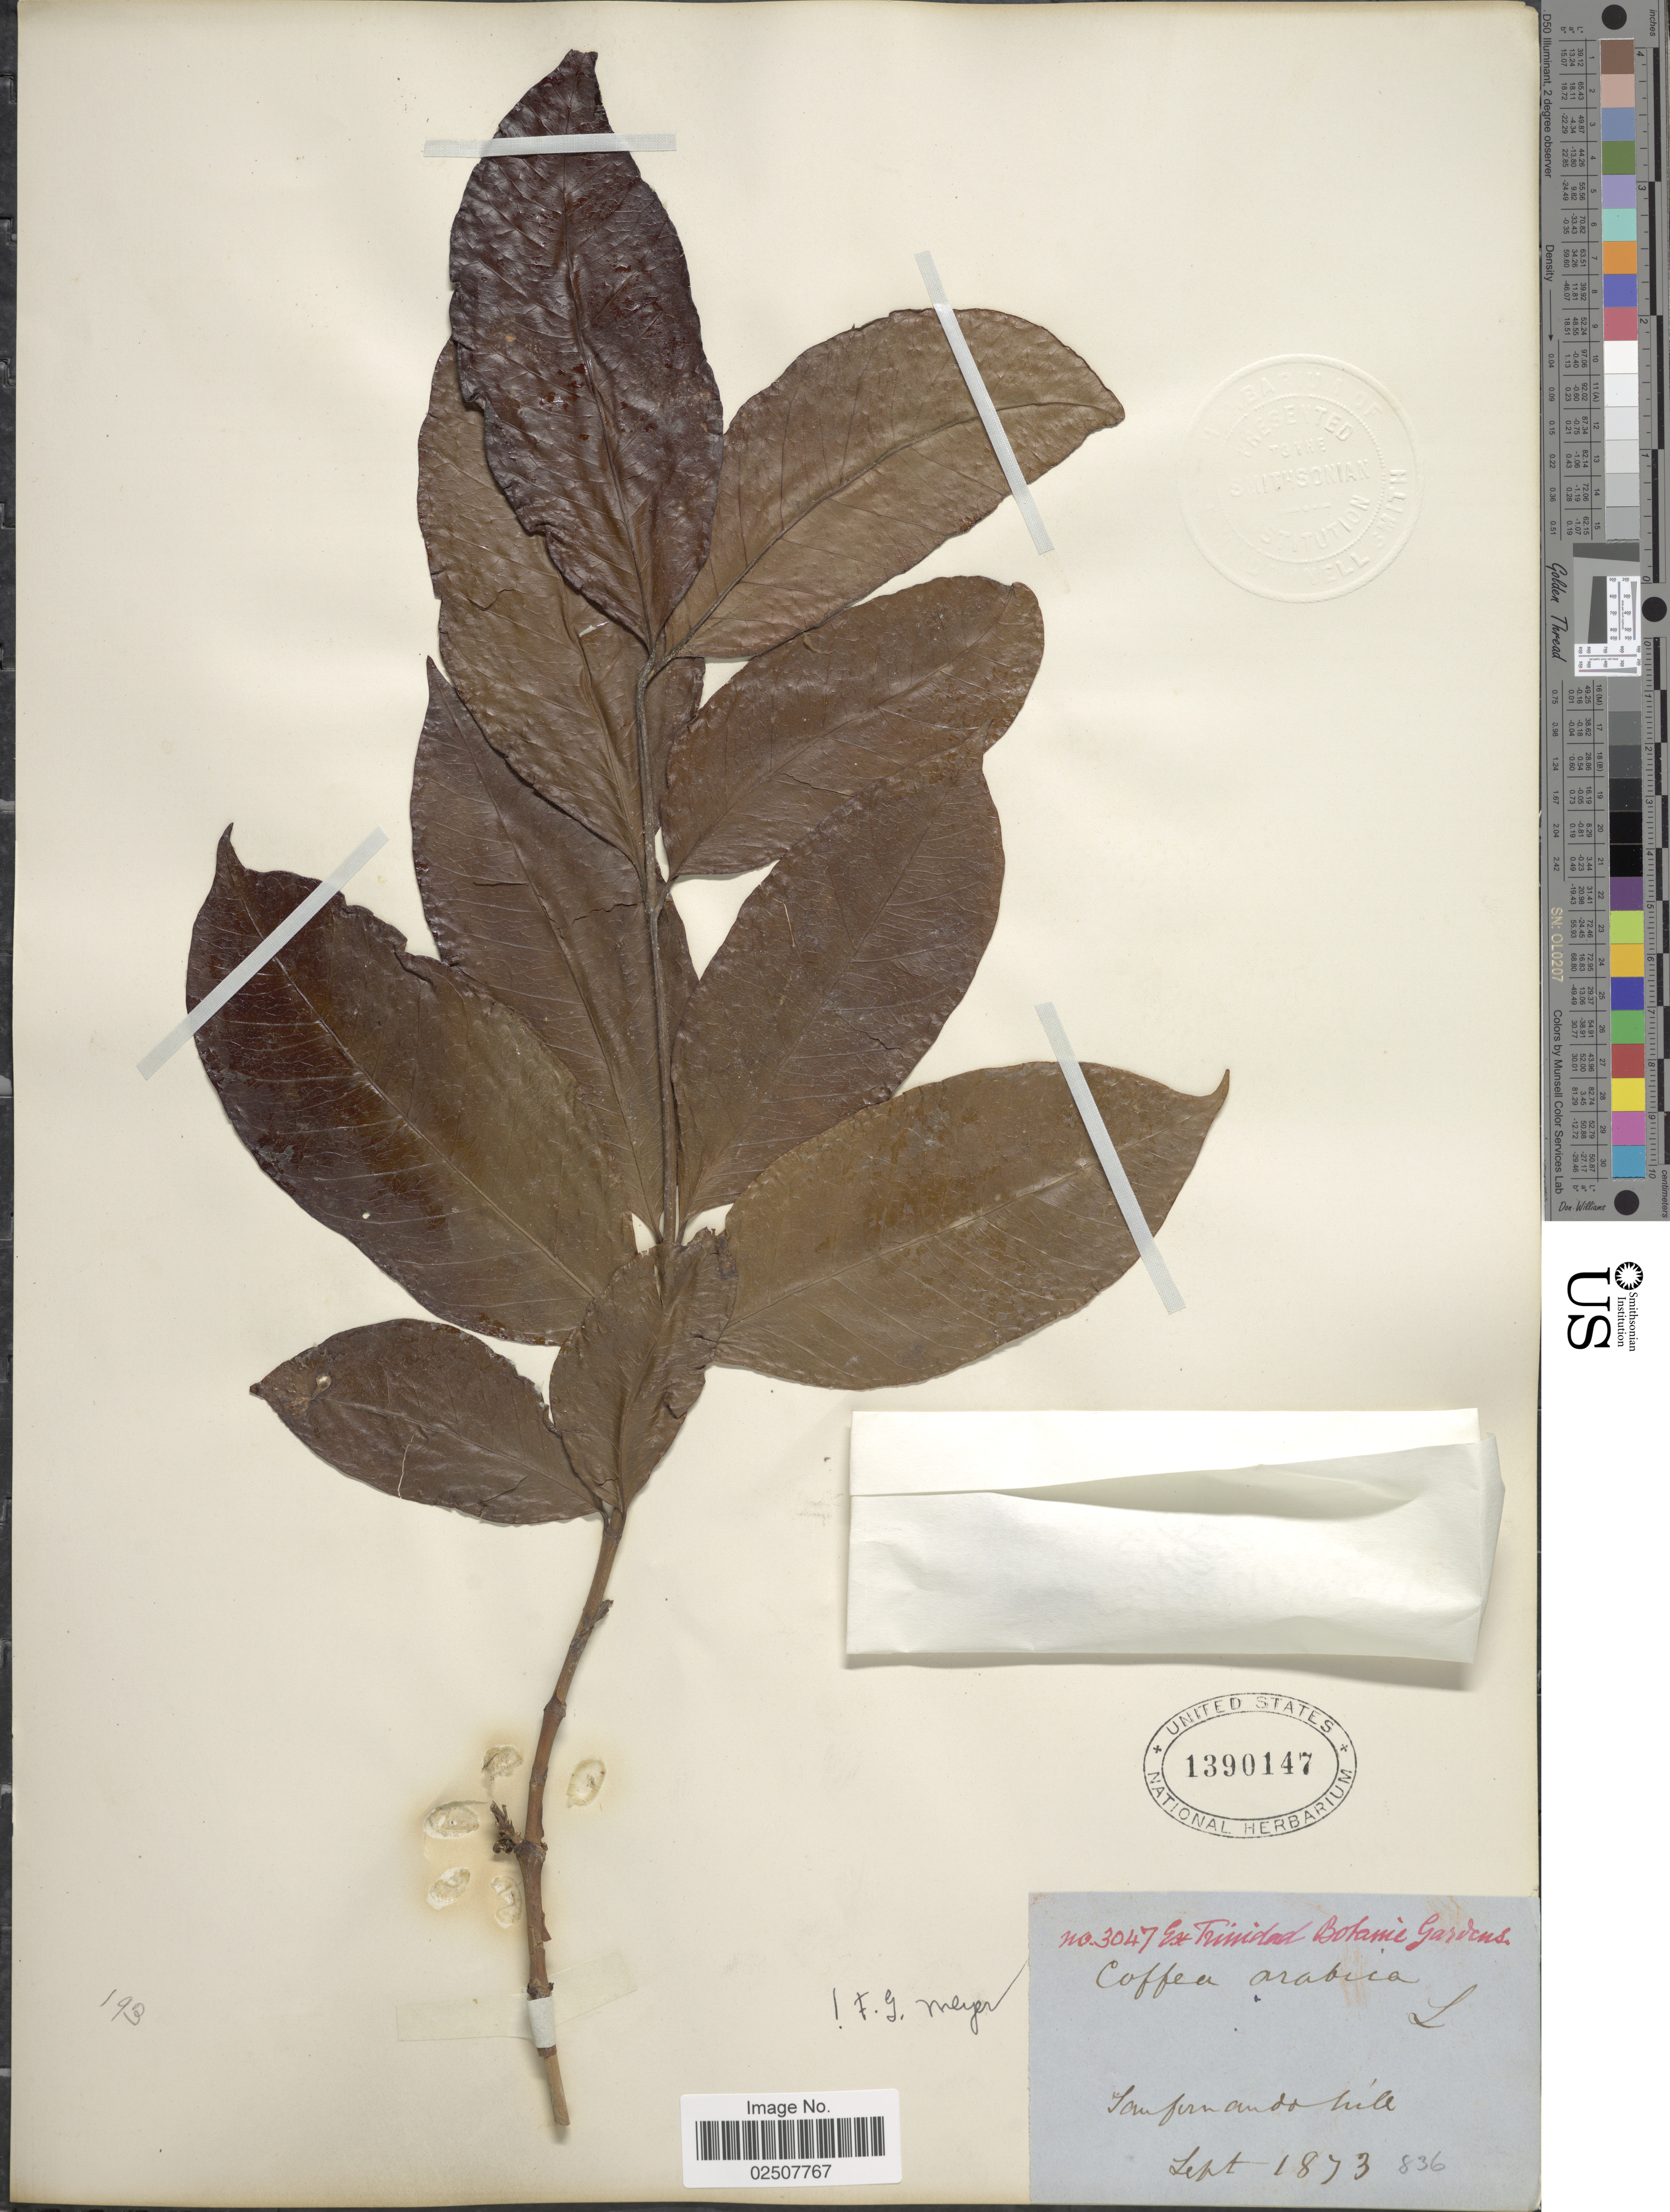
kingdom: Plantae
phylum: Tracheophyta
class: Magnoliopsida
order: Gentianales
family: Rubiaceae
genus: Coffea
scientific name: Coffea arabica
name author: L.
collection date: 1873-09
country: Trinidad and Tobago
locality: San Fernando hill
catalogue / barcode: US 1390147